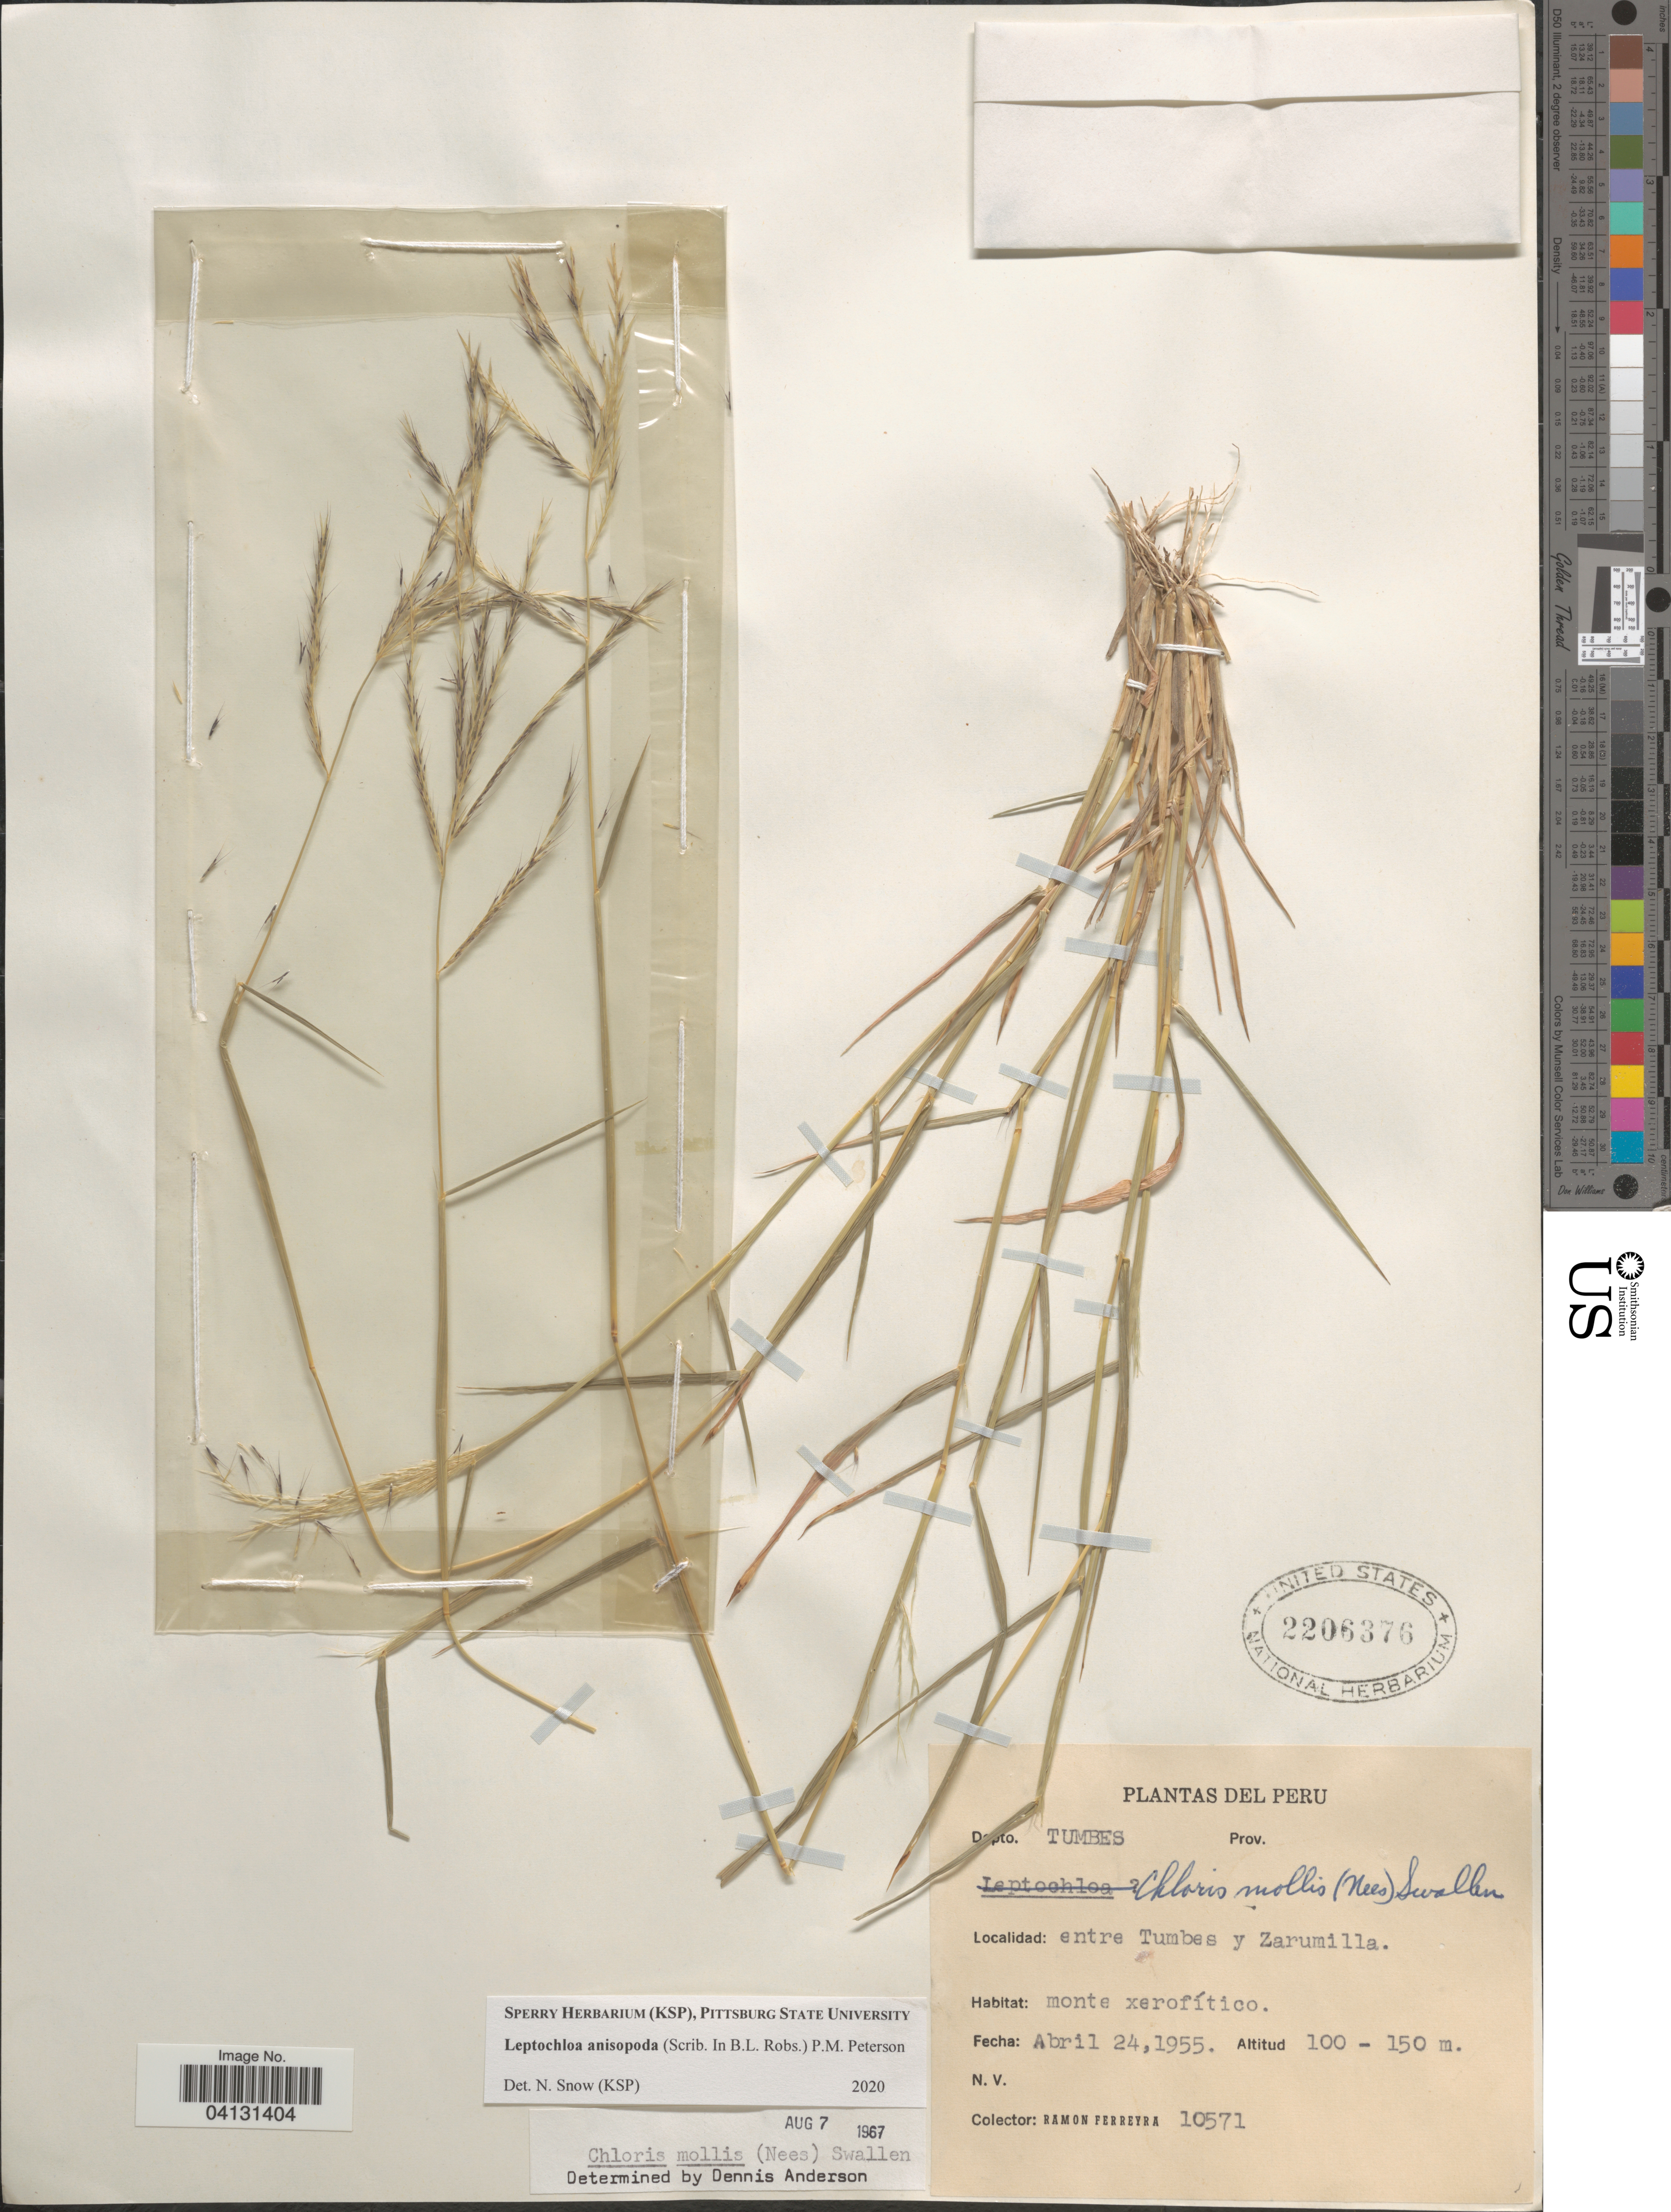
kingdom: Plantae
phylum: Tracheophyta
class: Liliopsida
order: Poales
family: Poaceae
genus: Leptochloa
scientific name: Leptochloa anisopoda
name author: (B.L. Rob. ex Scribn.) P.M. Peterson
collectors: R. A. Ferreyra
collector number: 10571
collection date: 1955-04-24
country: Peru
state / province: Tumbes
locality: Depto. Tumbes. Entre Tumbes y Zarumilla.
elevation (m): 100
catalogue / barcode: US 2206376